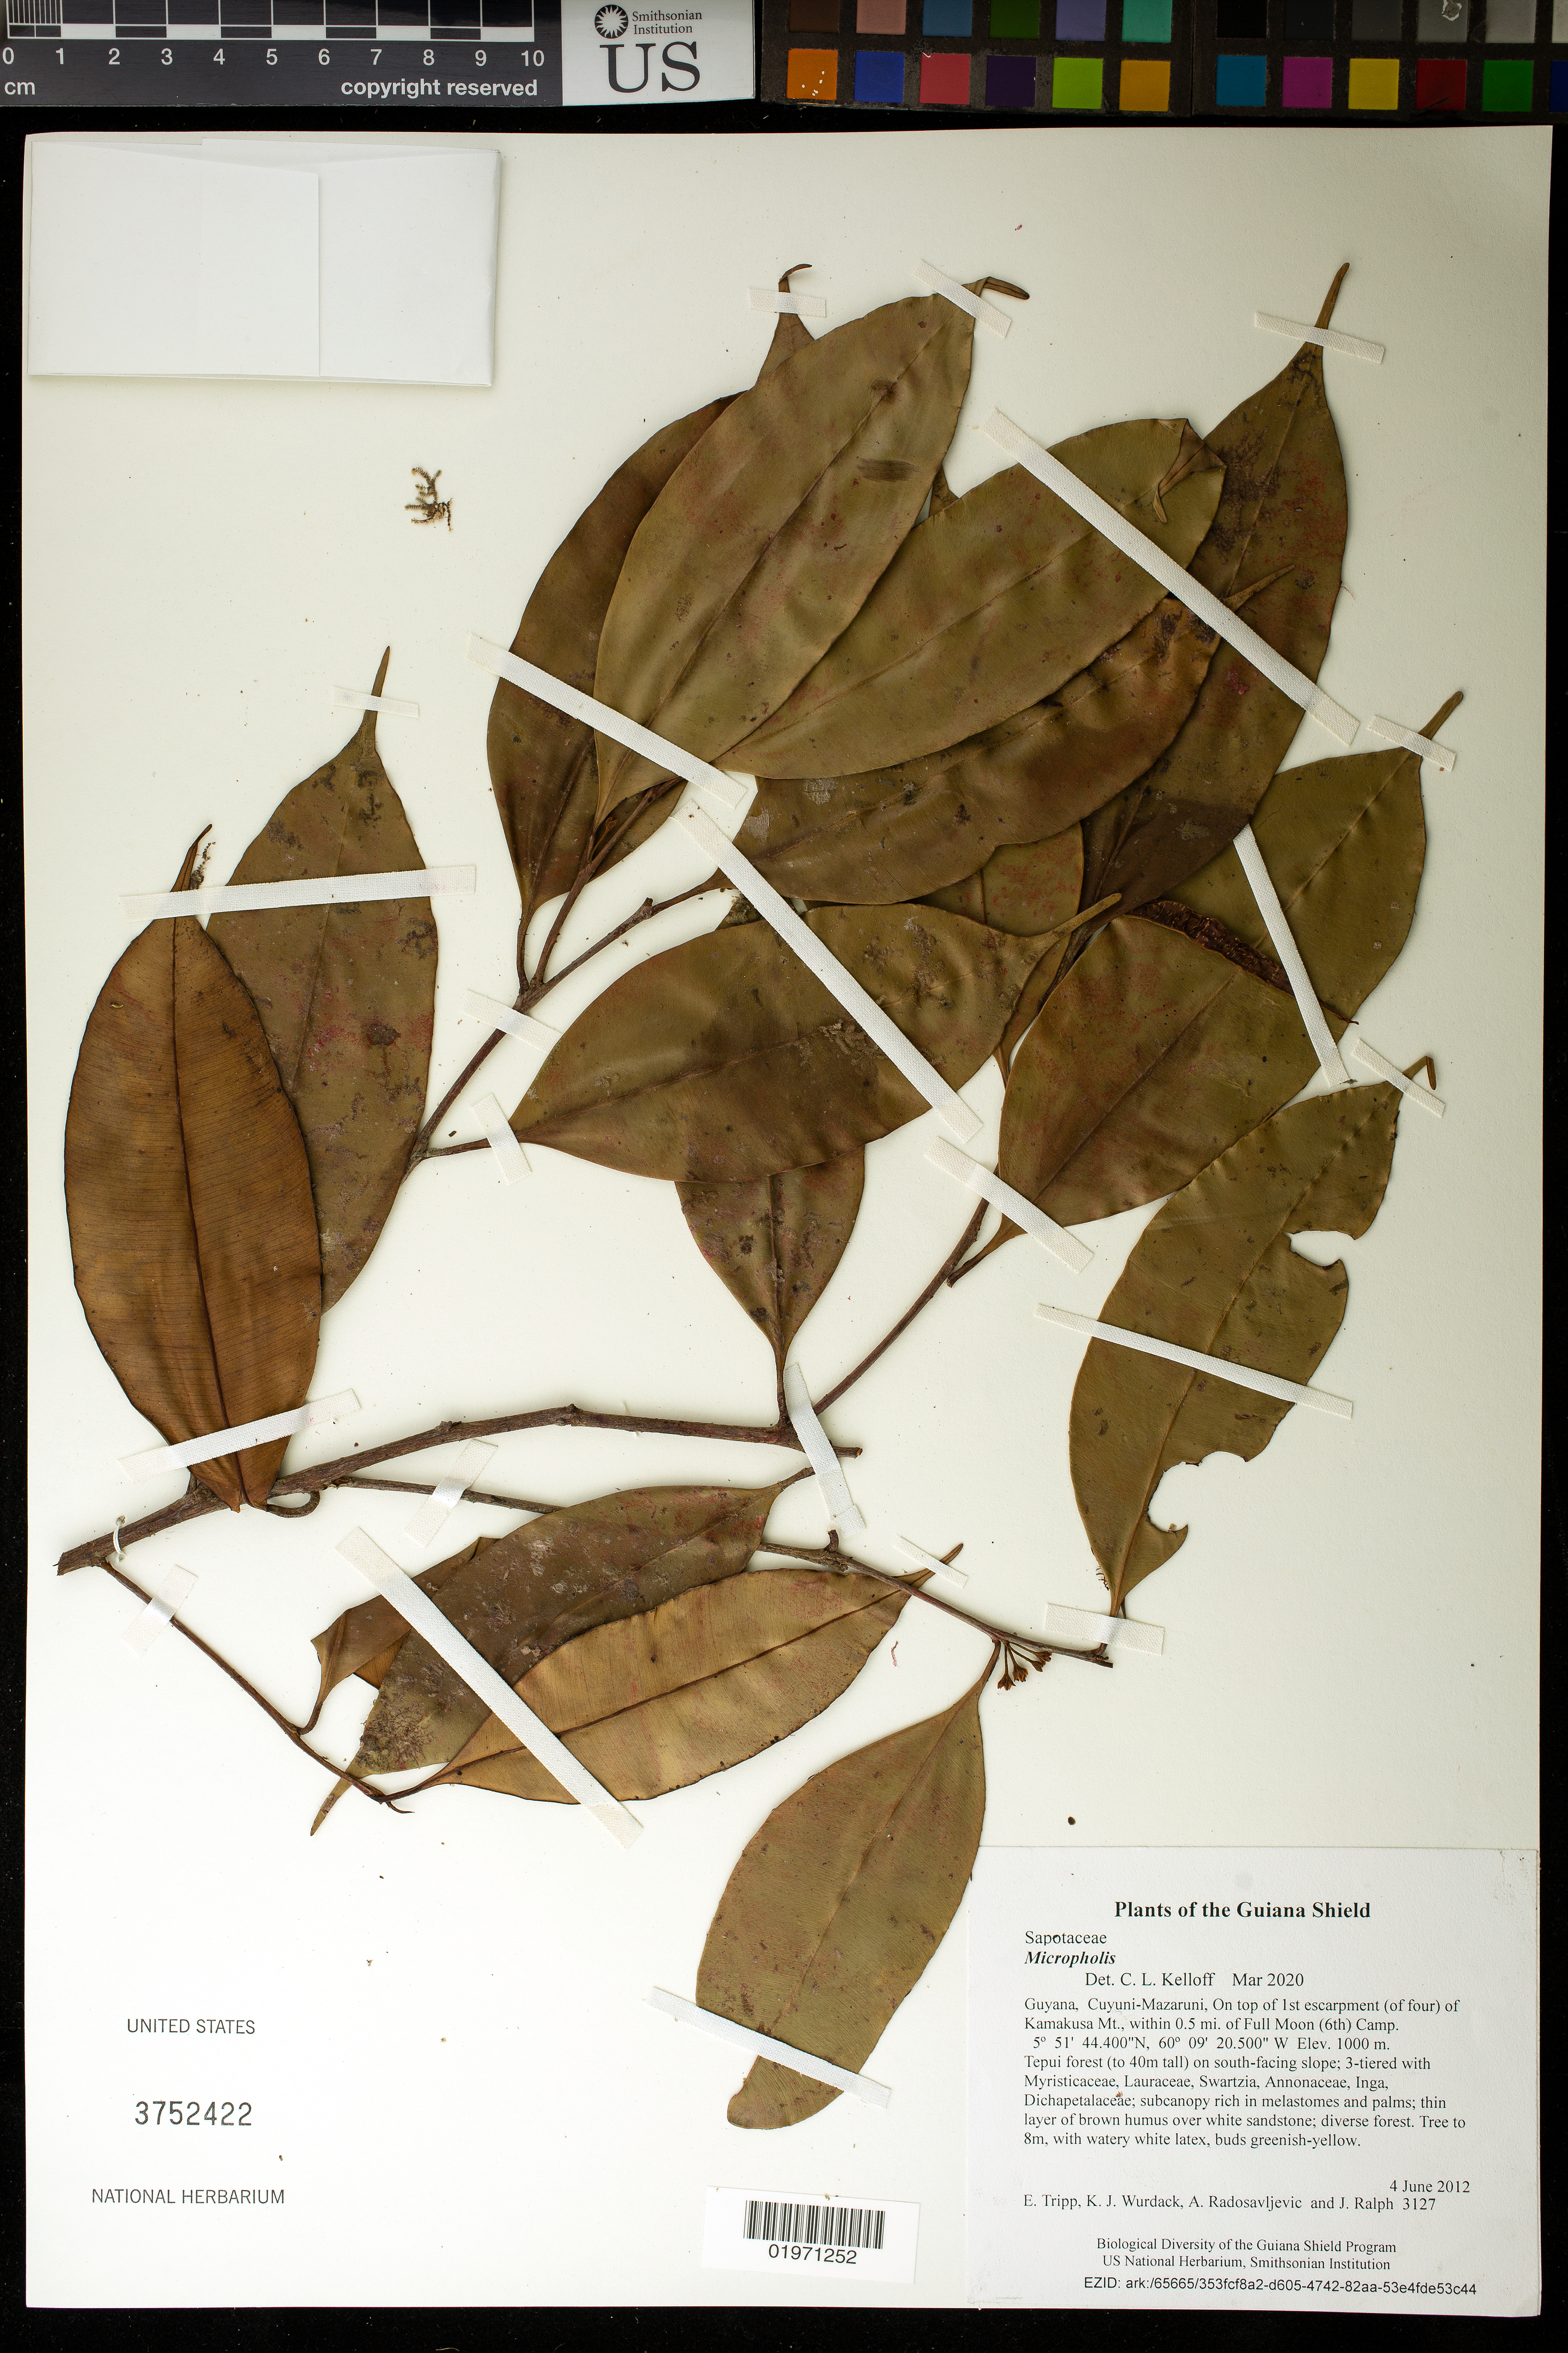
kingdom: Plantae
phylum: Tracheophyta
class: Magnoliopsida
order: Ericales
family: Sapotaceae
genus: Micropholis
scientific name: Micropholis sp.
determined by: Kelloff, C. L.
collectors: E. Tripp, K. Wurdack, A. Radosavljevic & J. Ralph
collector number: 3127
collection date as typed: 4 June 2012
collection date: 2012-06-04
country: Guyana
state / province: Cuyuni-Mazaruni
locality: On top of 1st escarpment (of four) of Kamakusa Mt., within 0.5 mi. of Full Moon (6th) Camp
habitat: Tepui forest (to 40m tall) on south-facing slope; 3-tiered with Myristicaceae, Lauraceae, Swartzia, Annonaceae, Inga, Dichapetalaceae; subcanopy rich in melastomes and palms; thin layer of brown humus over white sandstone; diverse forest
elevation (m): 1000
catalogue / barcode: US 3752422